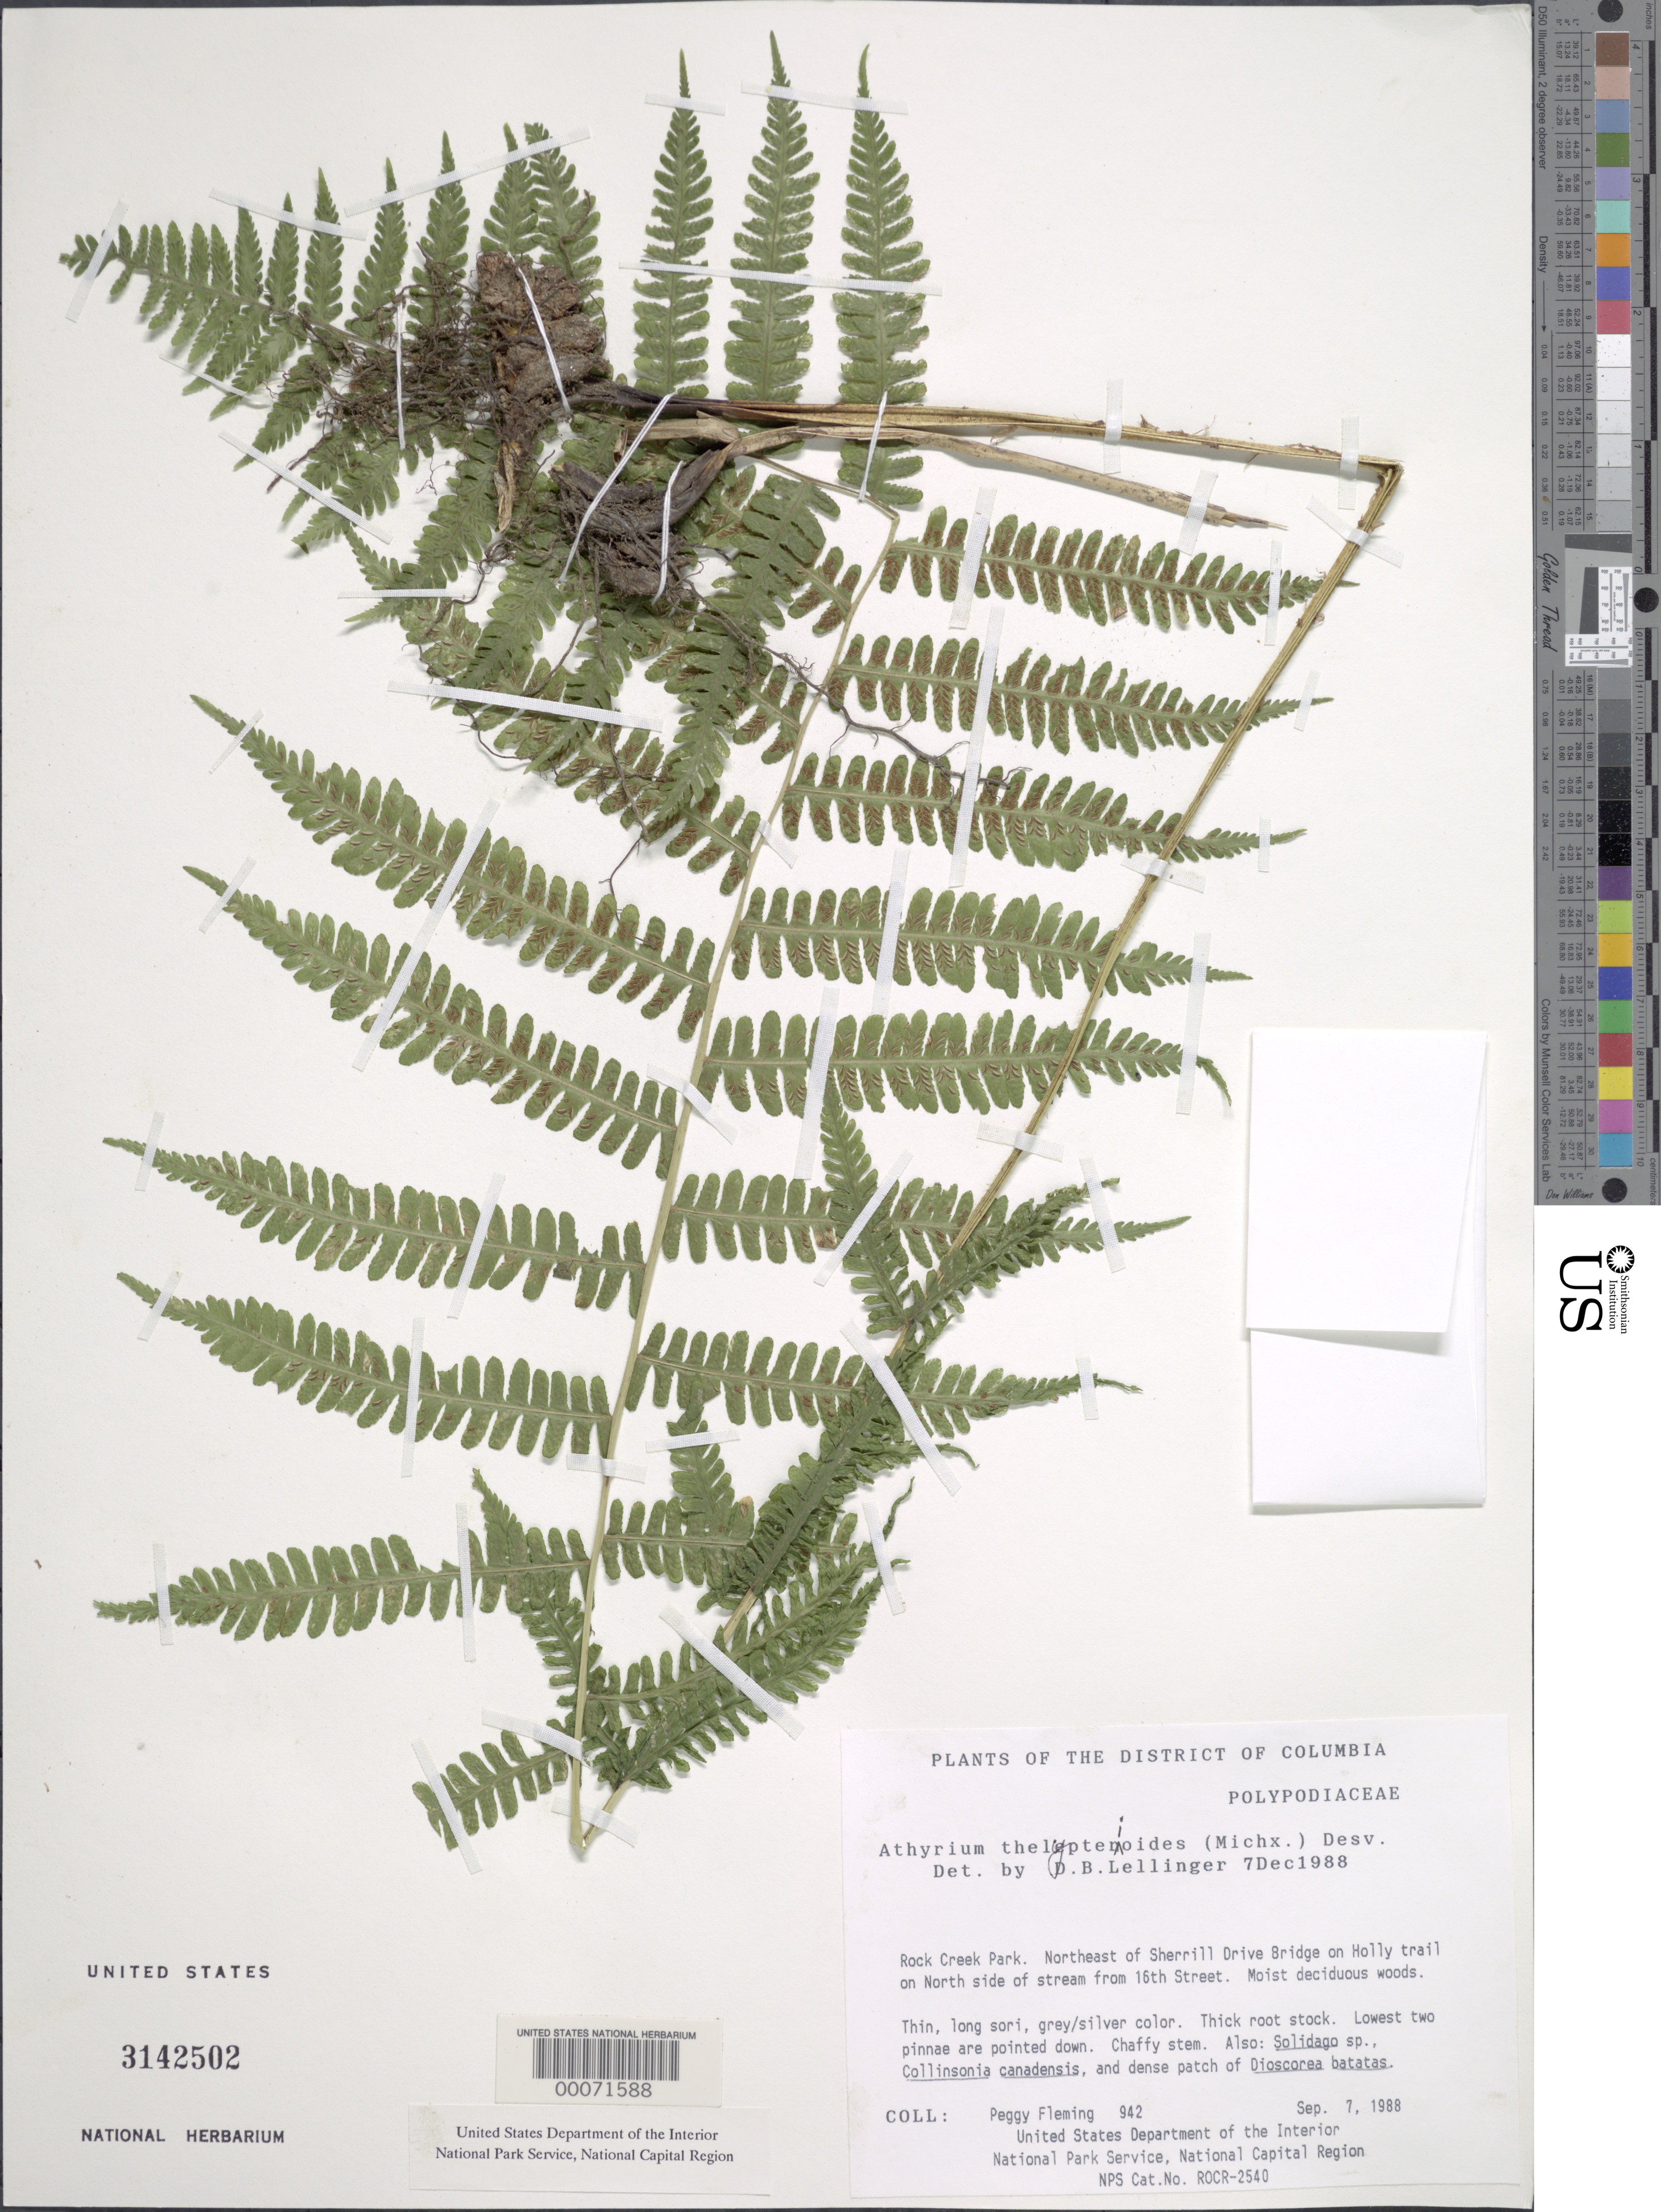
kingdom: Plantae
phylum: Tracheophyta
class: Polypodiopsida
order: Polypodiales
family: Athyriaceae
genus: Deparia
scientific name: Deparia acrostichoides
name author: (Sw.) M. Kato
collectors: P. Fleming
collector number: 942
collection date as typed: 07 Sep 1988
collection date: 1988-09-07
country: United States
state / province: District of Columbia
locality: Rock Creek Park, NE of Sherrill Drive Bridge on Holly trail, N side of 16 Street Rock Creek Park and vicinity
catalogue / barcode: US 3142502